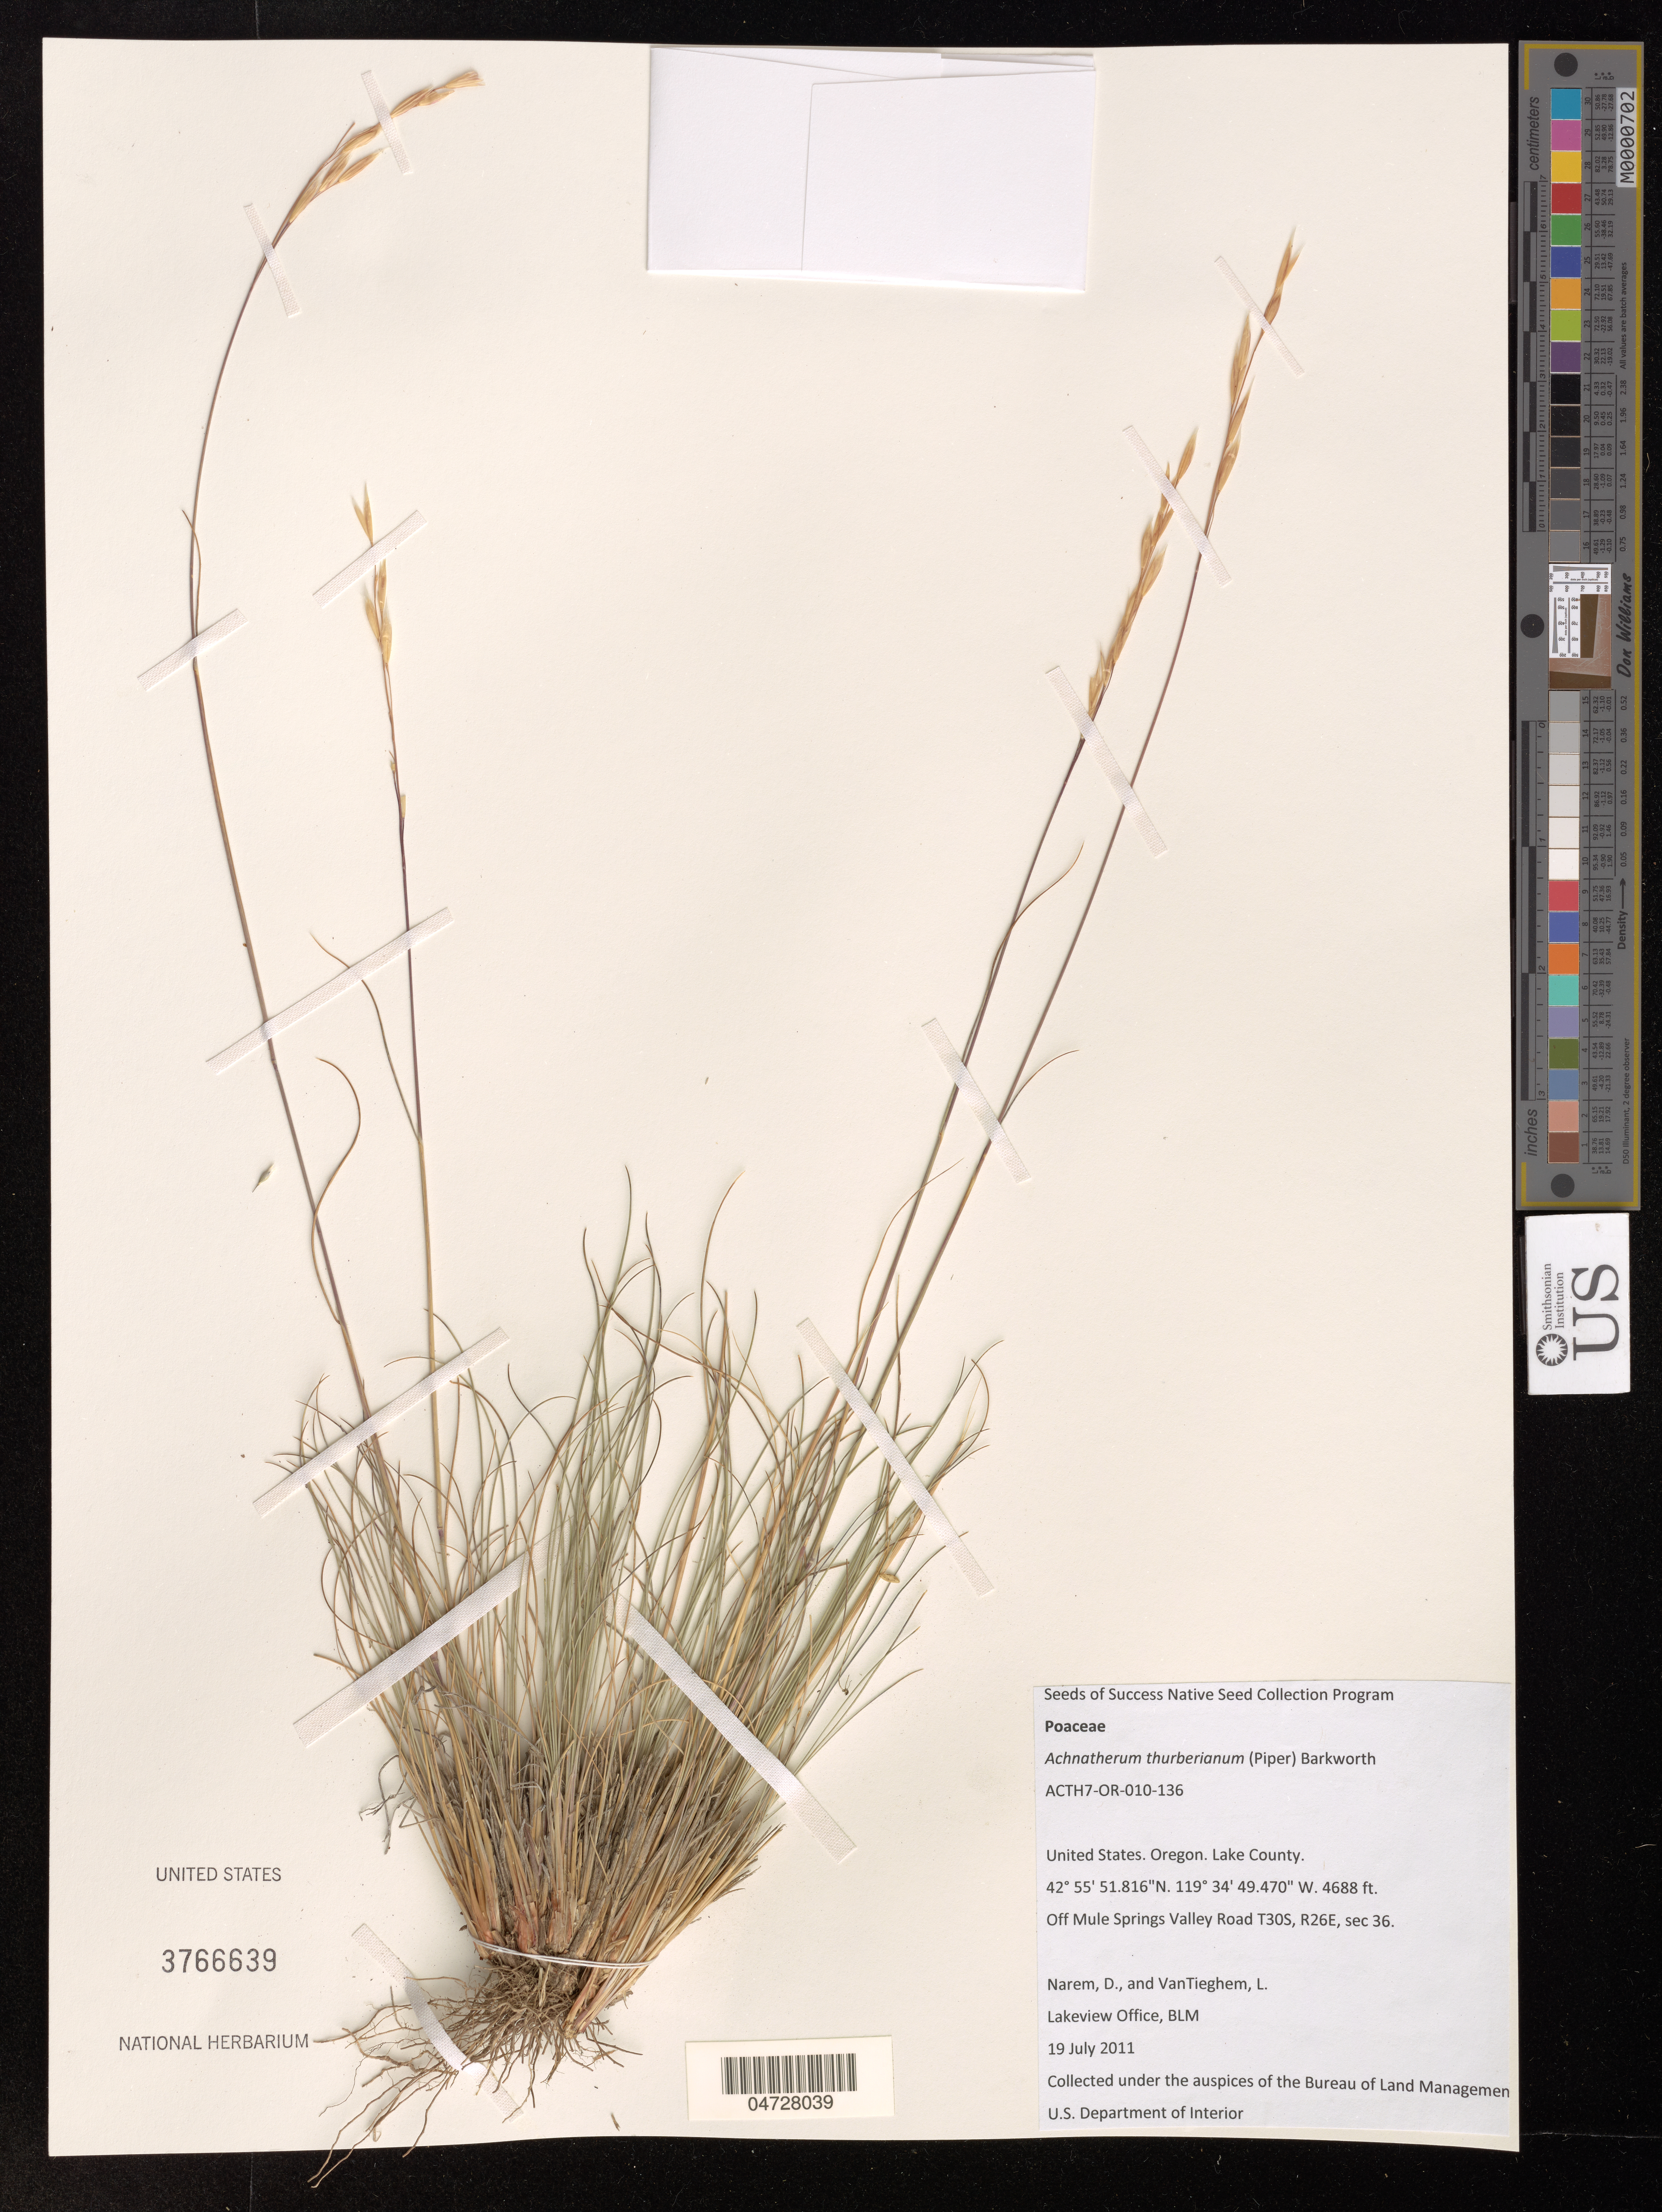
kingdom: Plantae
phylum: Tracheophyta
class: Liliopsida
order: Poales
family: Poaceae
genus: Achnatherum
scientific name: Achnatherum thurberianum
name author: (Piper) Barkworth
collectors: D. Narem & L. VanTieghem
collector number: ACTH7-OR-010-136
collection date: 2011-07-19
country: United States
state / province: Oregon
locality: Lake County. Off Mule Springs Valley Road T30S, R26E, sec 36.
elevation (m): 1429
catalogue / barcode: US 3766639